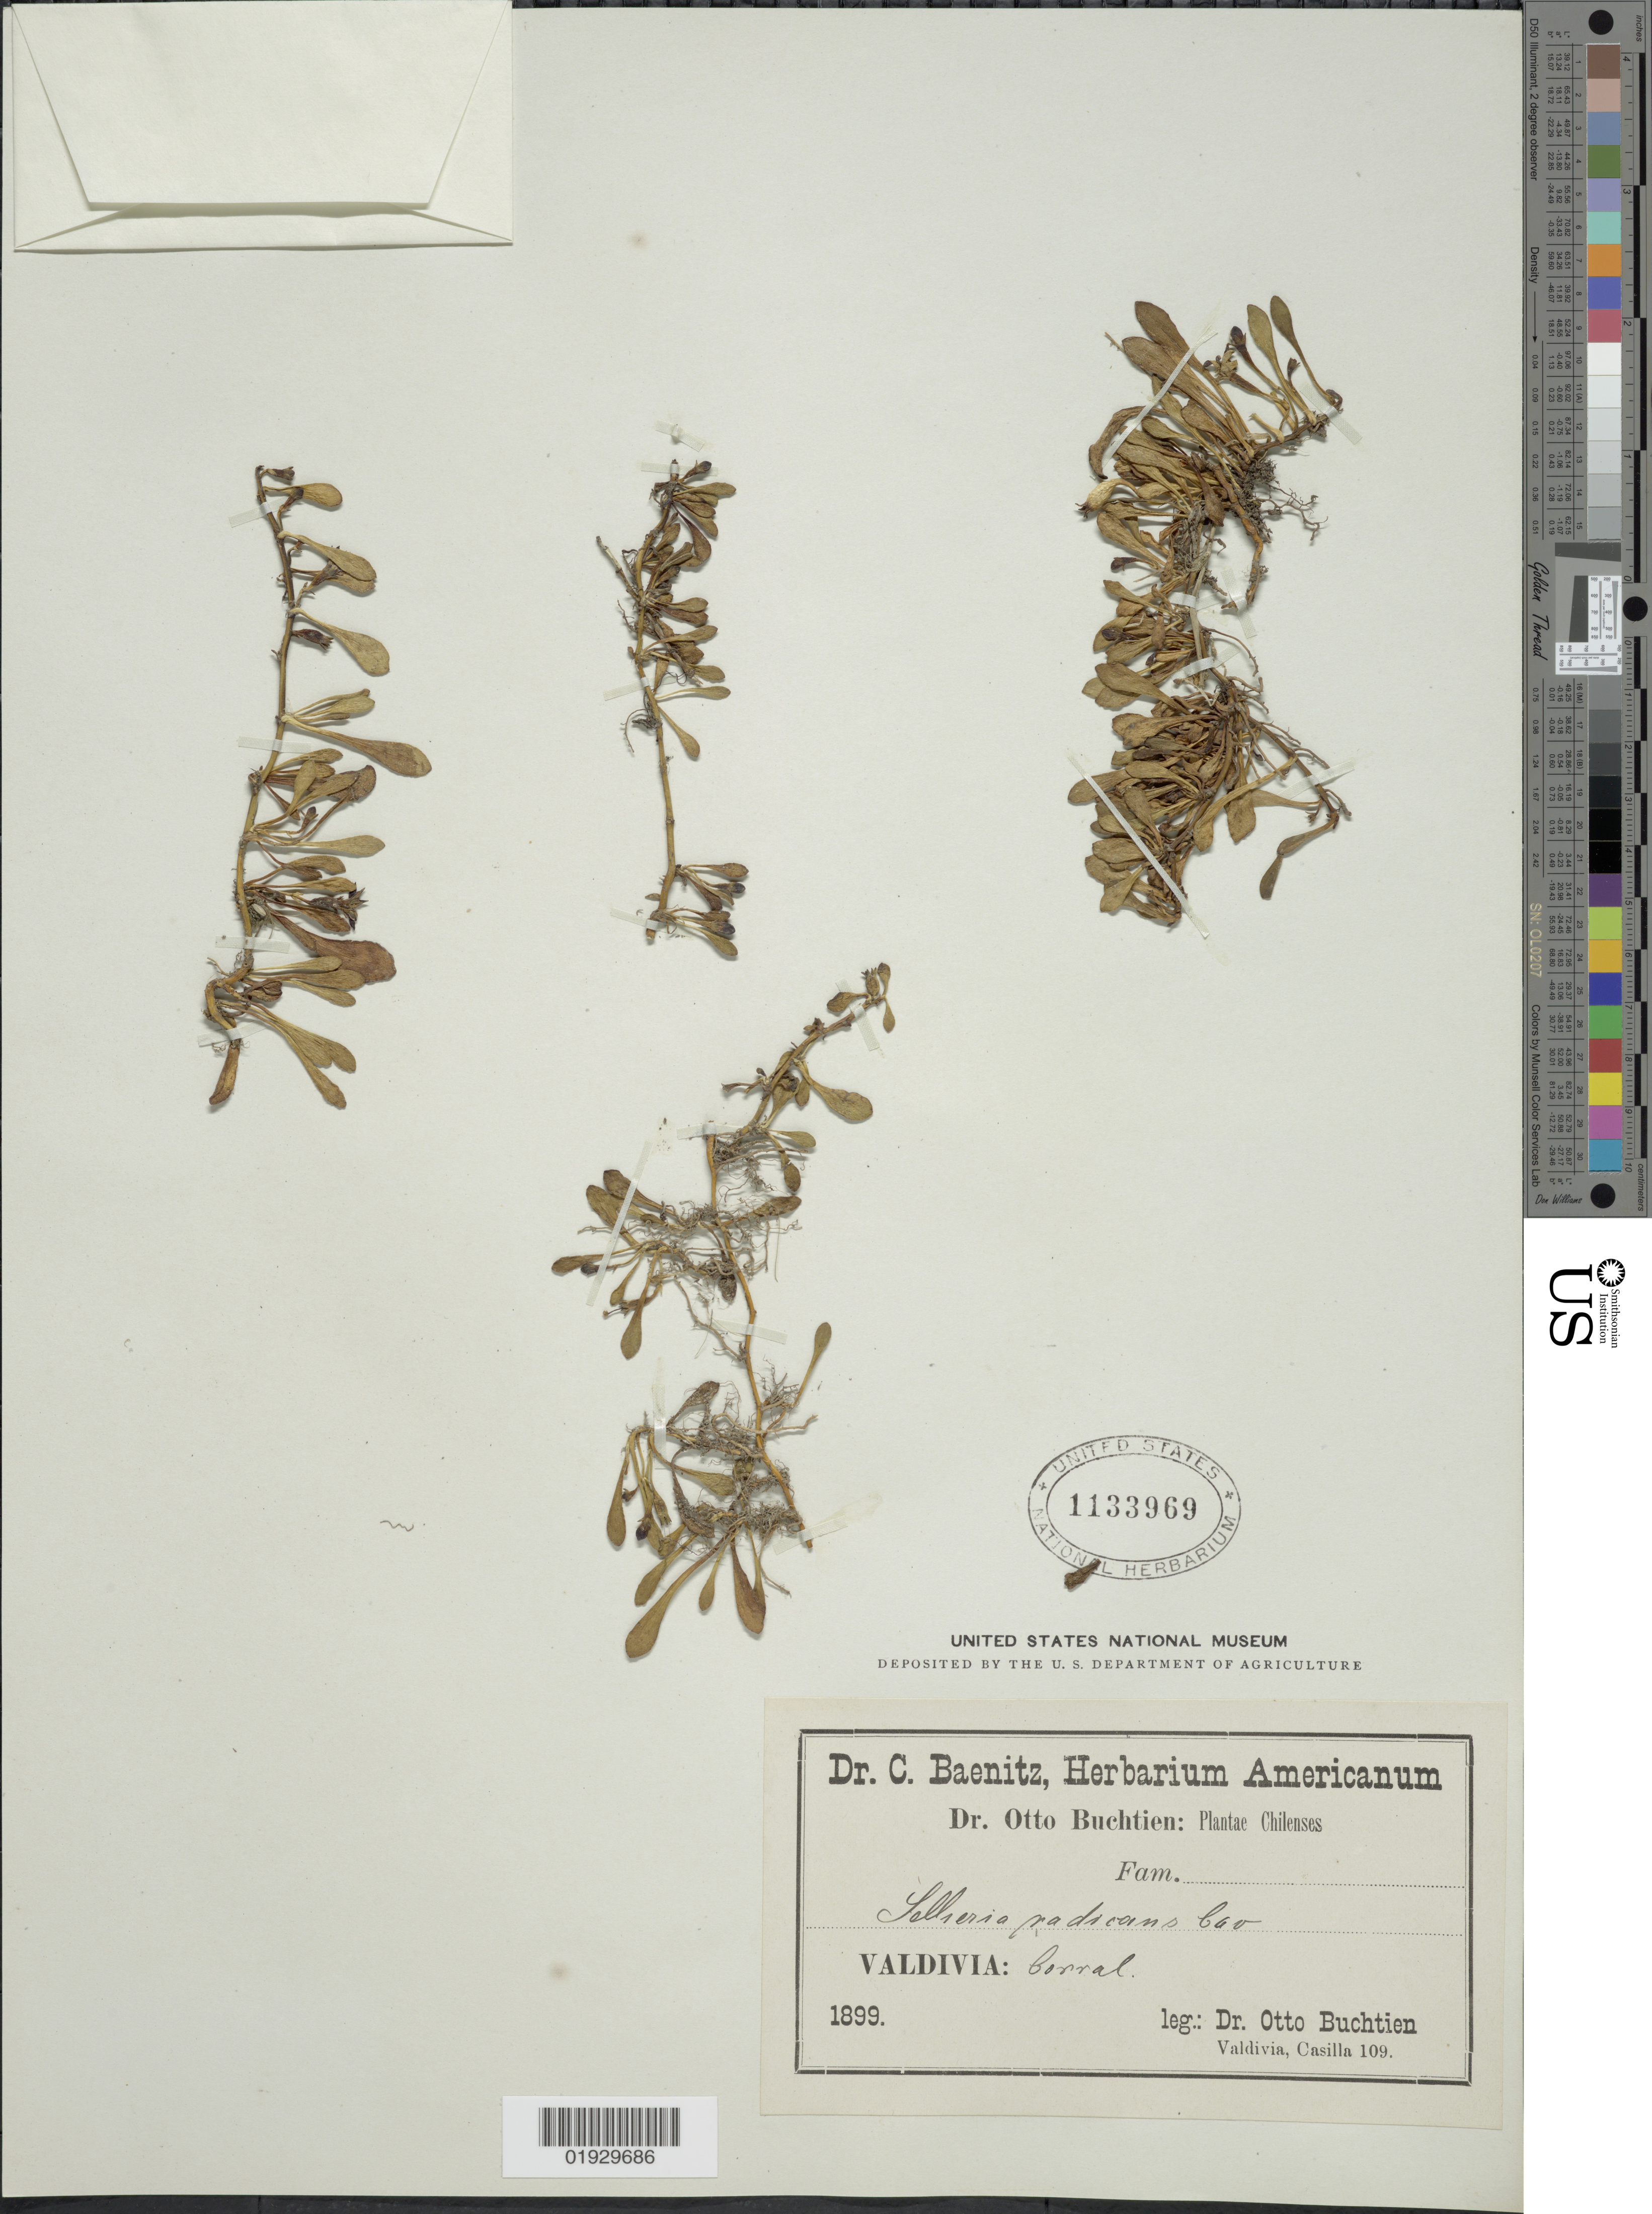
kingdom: Plantae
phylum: Tracheophyta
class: Magnoliopsida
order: Asterales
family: Goodeniaceae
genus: Selliera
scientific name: Selliera radicans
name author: Cav.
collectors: O. Buchtien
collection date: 1899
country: Chile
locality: Valdivia: Corral.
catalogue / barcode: US 1133969